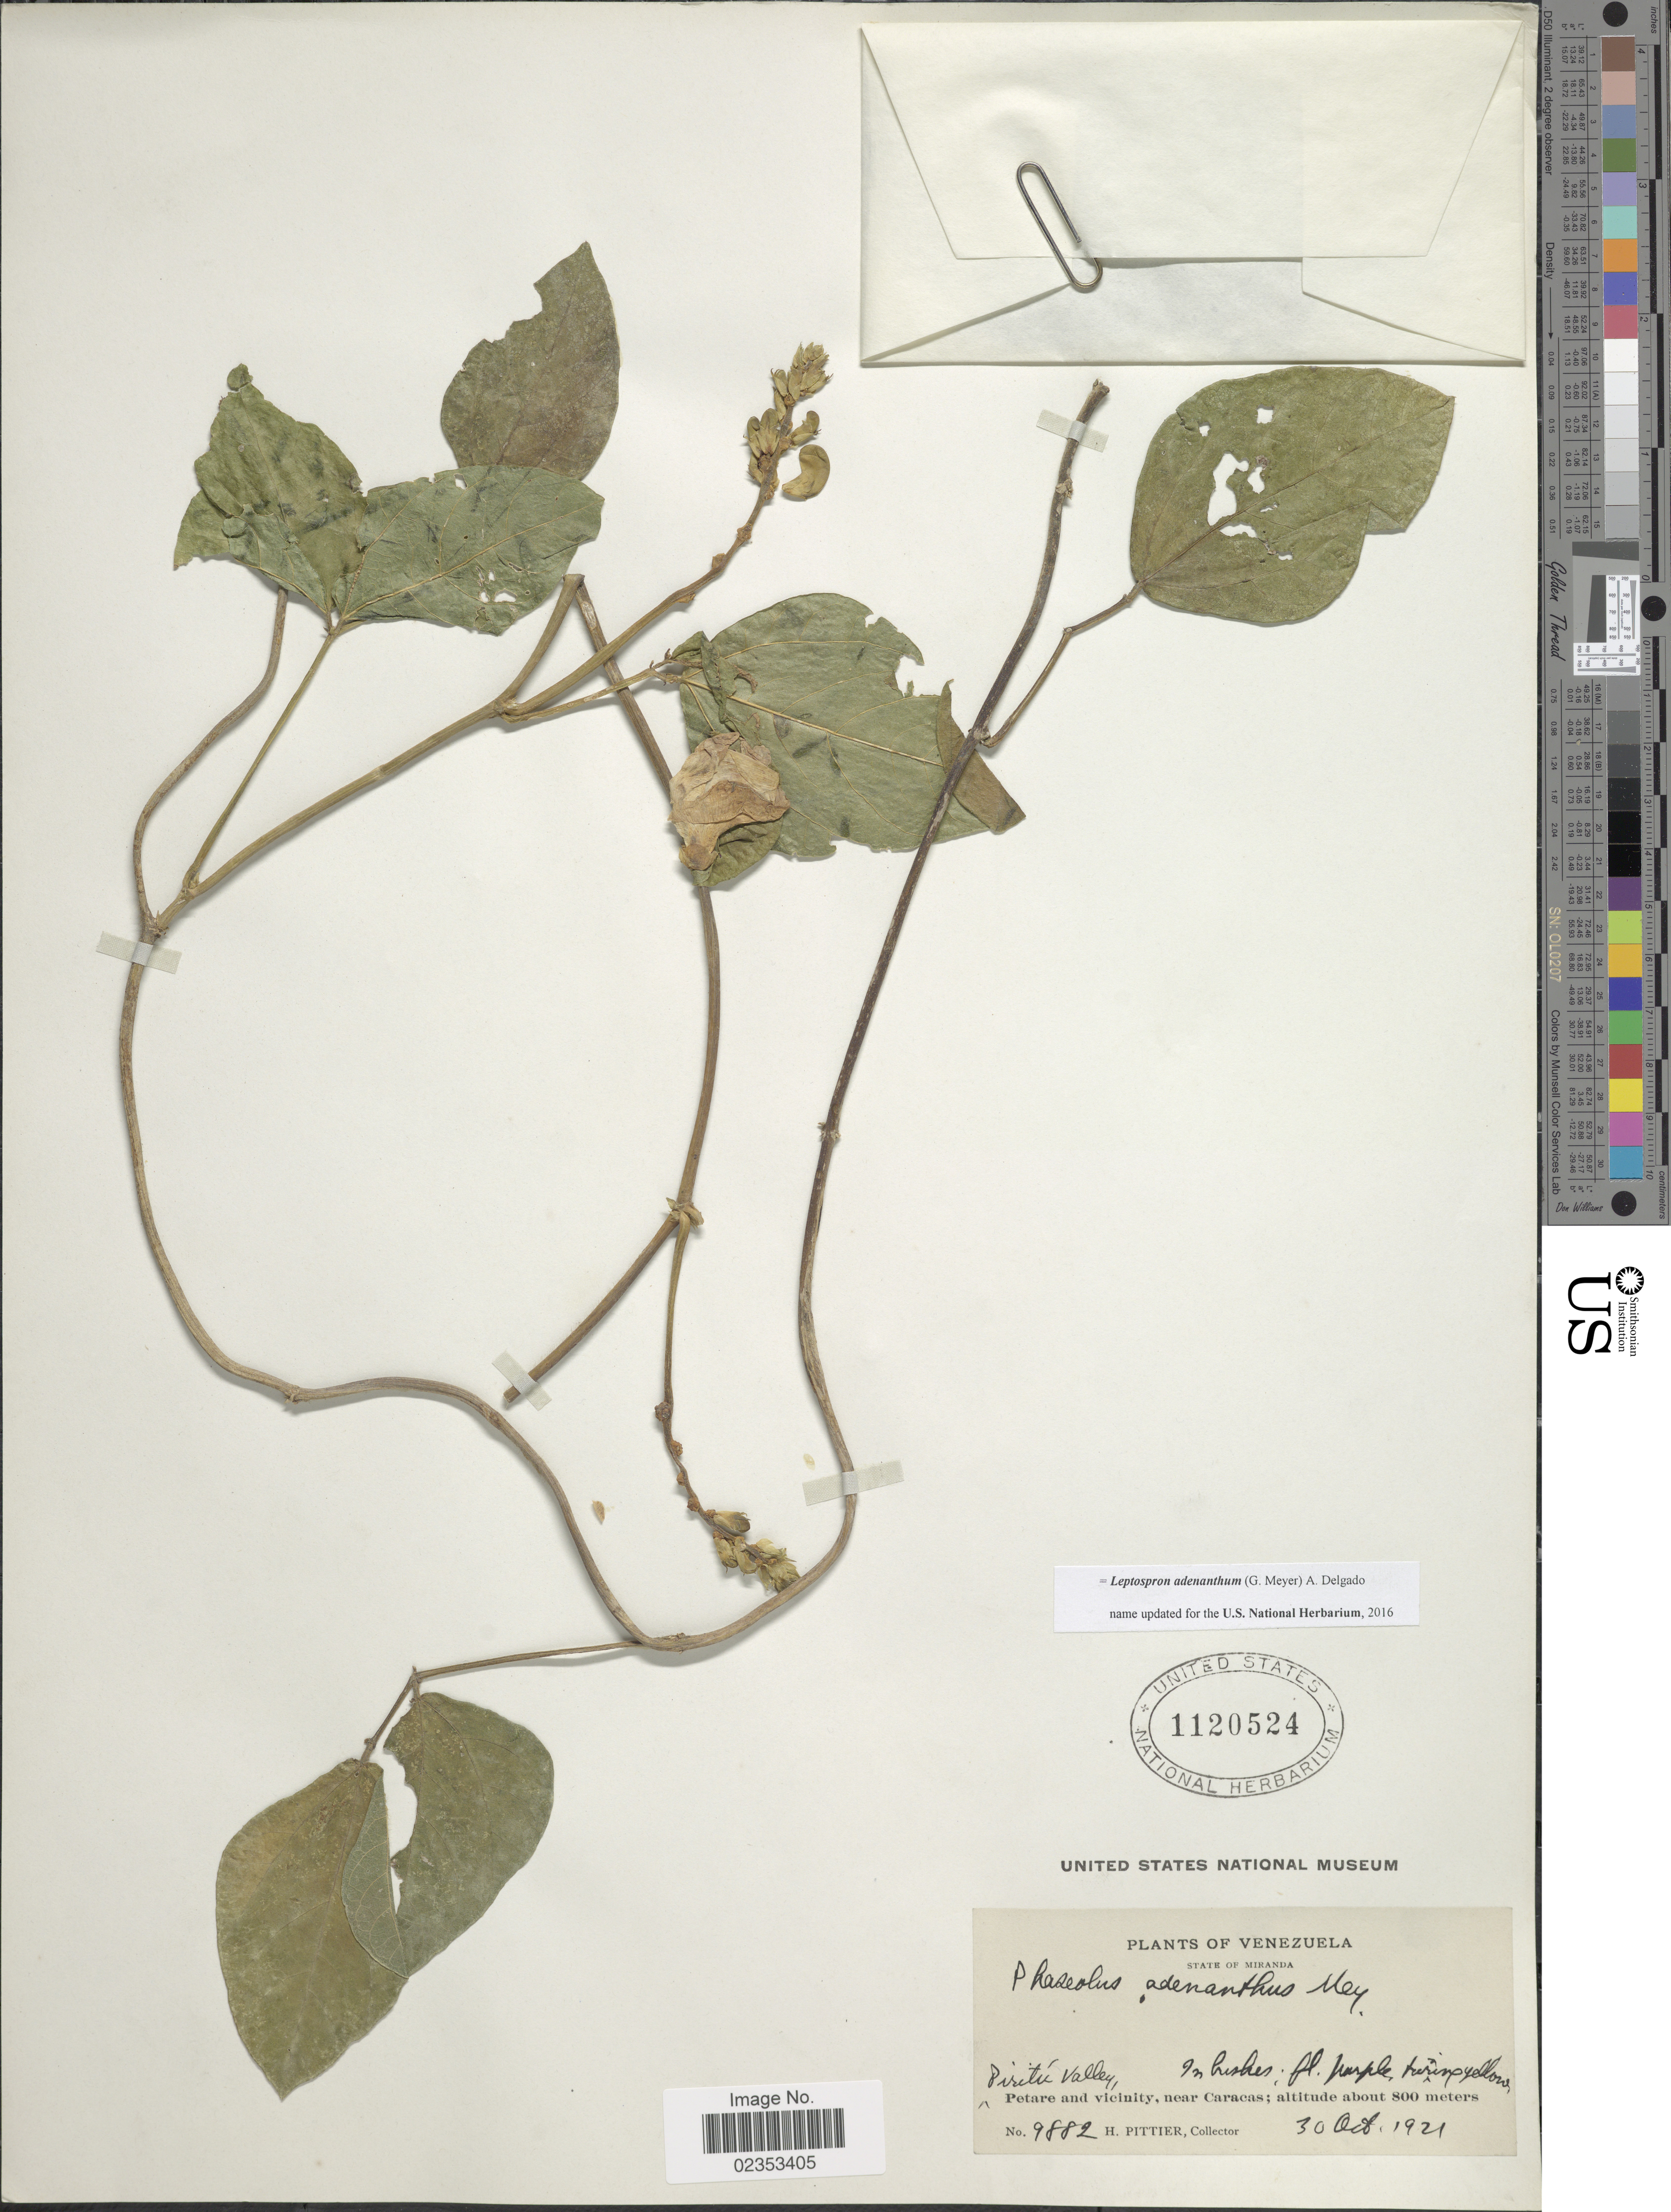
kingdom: Plantae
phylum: Tracheophyta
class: Magnoliopsida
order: Fabales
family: Fabaceae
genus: Leptospron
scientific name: Leptospron adenanthum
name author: (G. Mey.) A. Delgado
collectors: H. F. Pittier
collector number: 9882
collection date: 1921-10-30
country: Venezuela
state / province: Miranda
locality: Piritu Valley, Petare and vicinity, near Caracas.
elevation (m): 800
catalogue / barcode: US 1120524